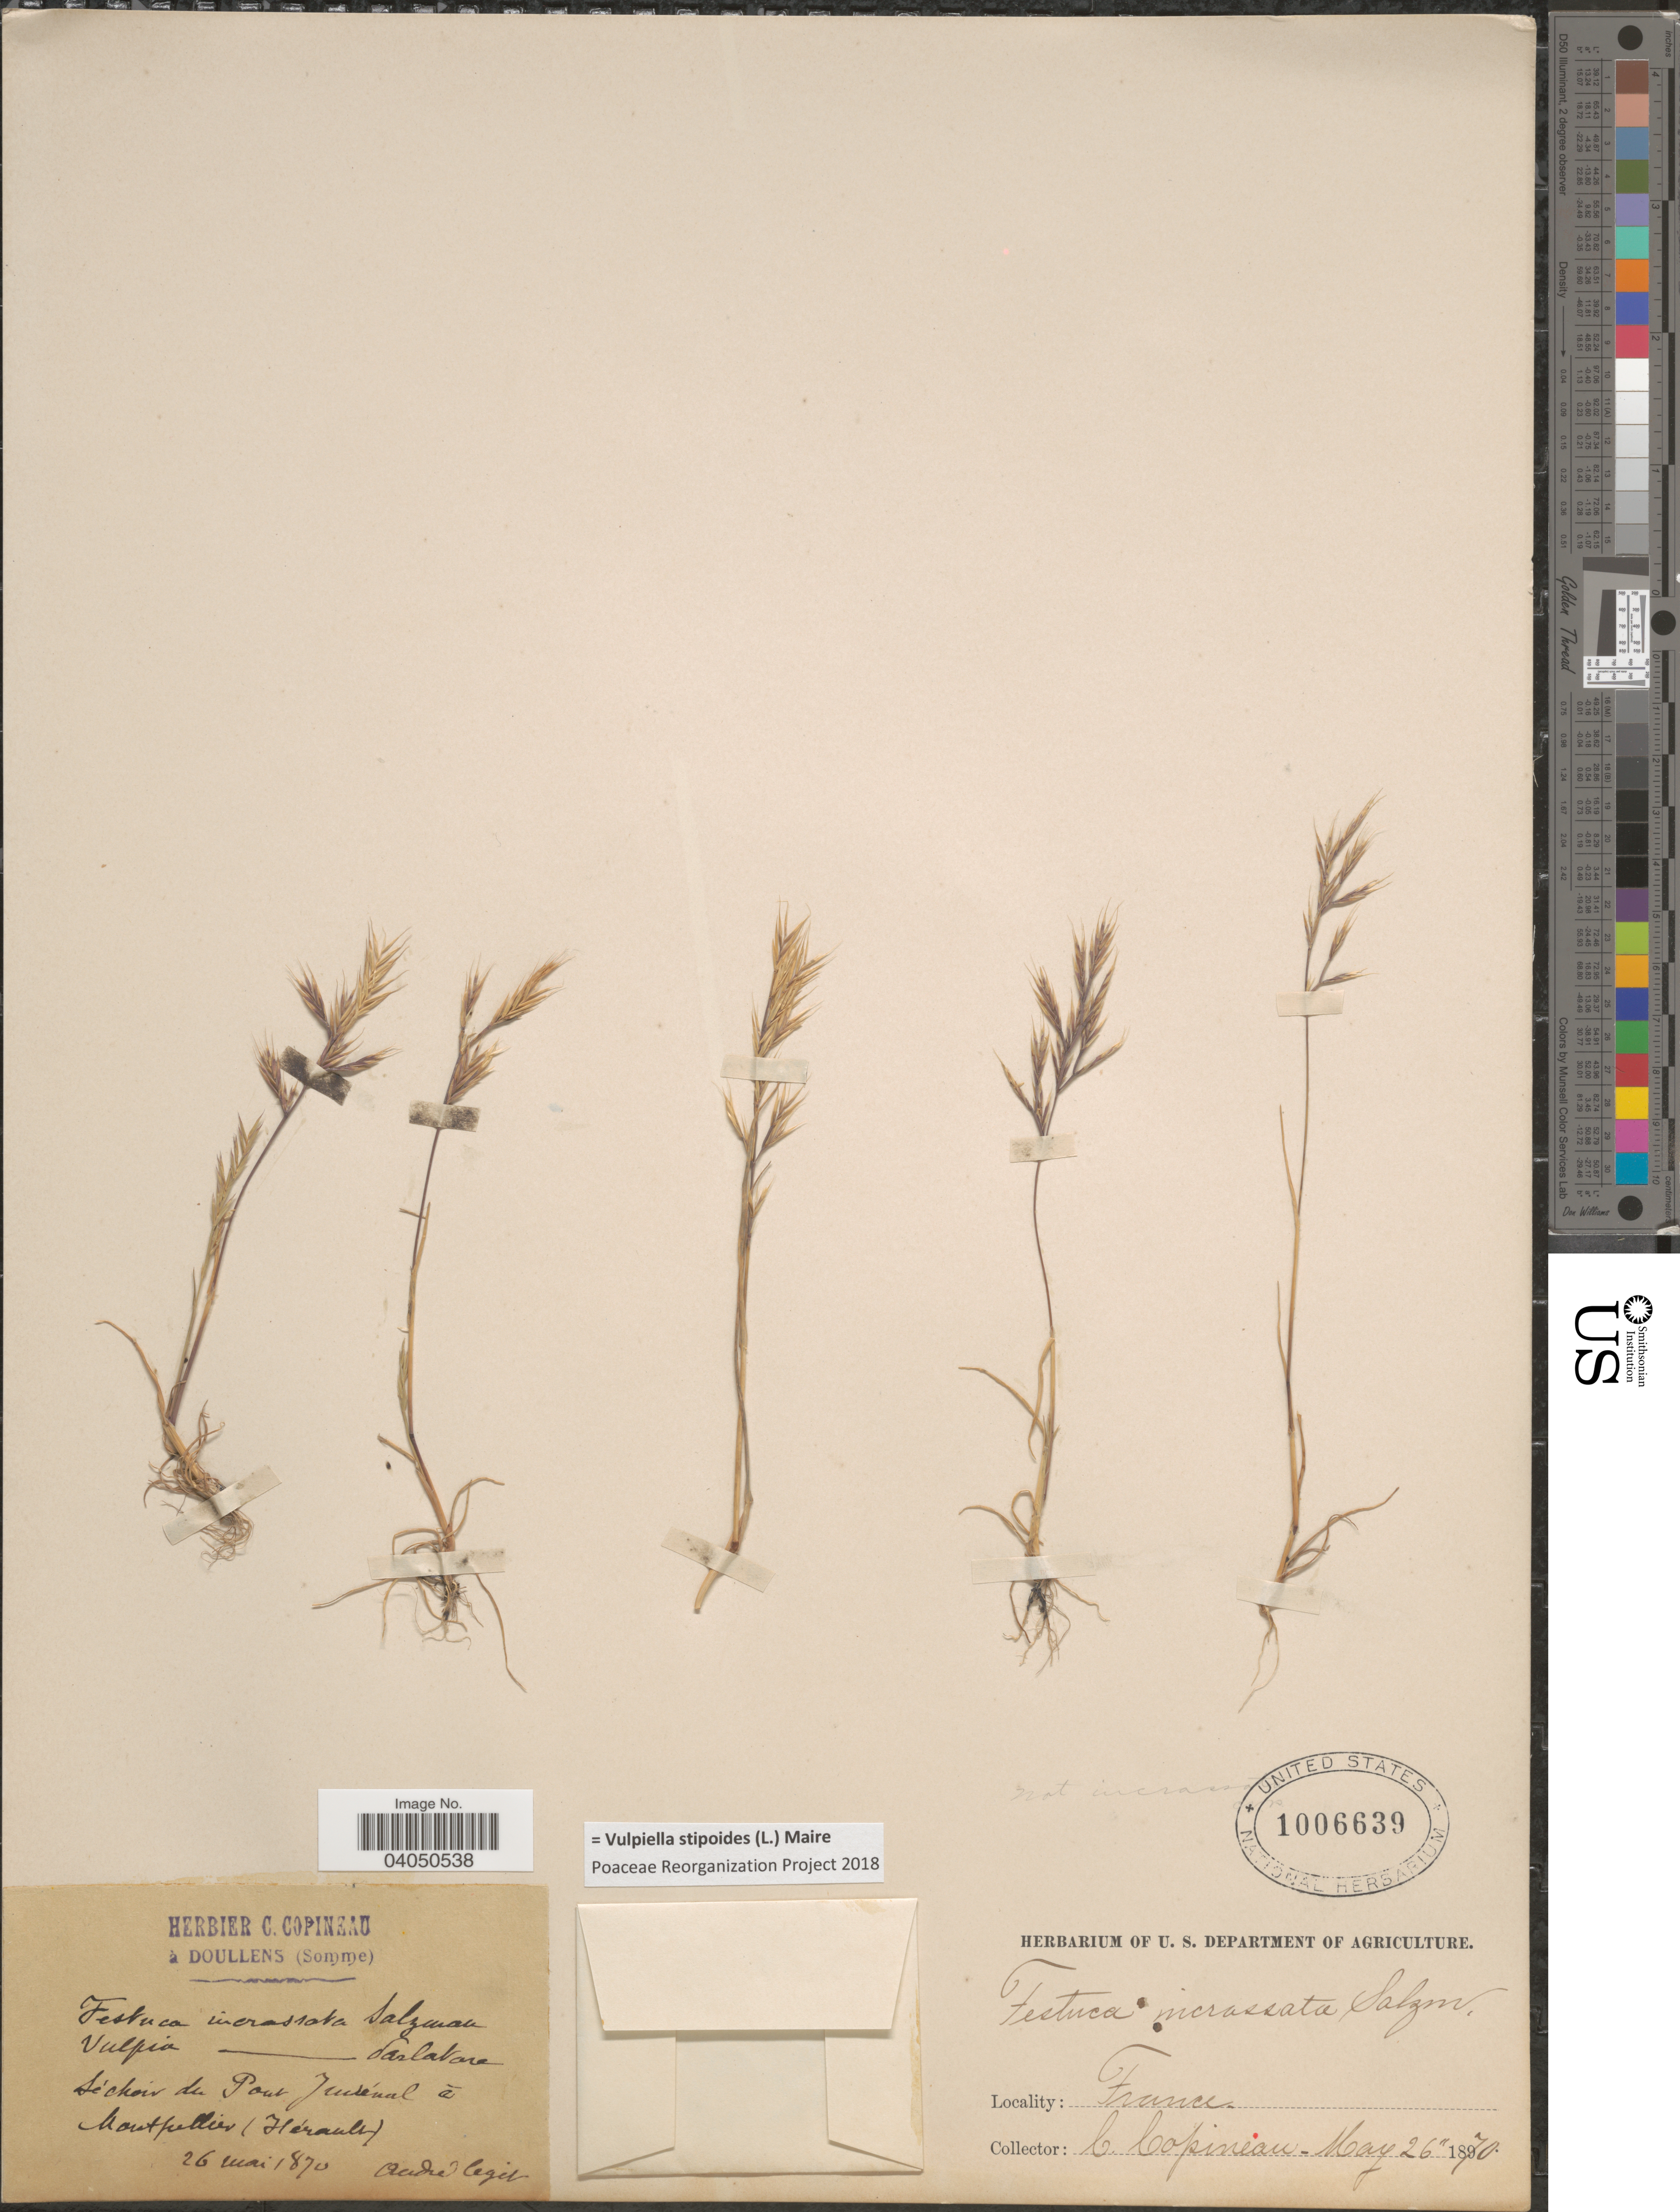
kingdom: Plantae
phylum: Tracheophyta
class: Liliopsida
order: Poales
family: Poaceae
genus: Vulpiella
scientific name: Vulpiella stipoides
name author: (L.) Maire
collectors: André, -- & C. Copineau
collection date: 1870-05-26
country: France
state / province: Occitanie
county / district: Hérault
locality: Séchoir du Pout Juvénal à Montpellier (Hérault).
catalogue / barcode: US 1006639